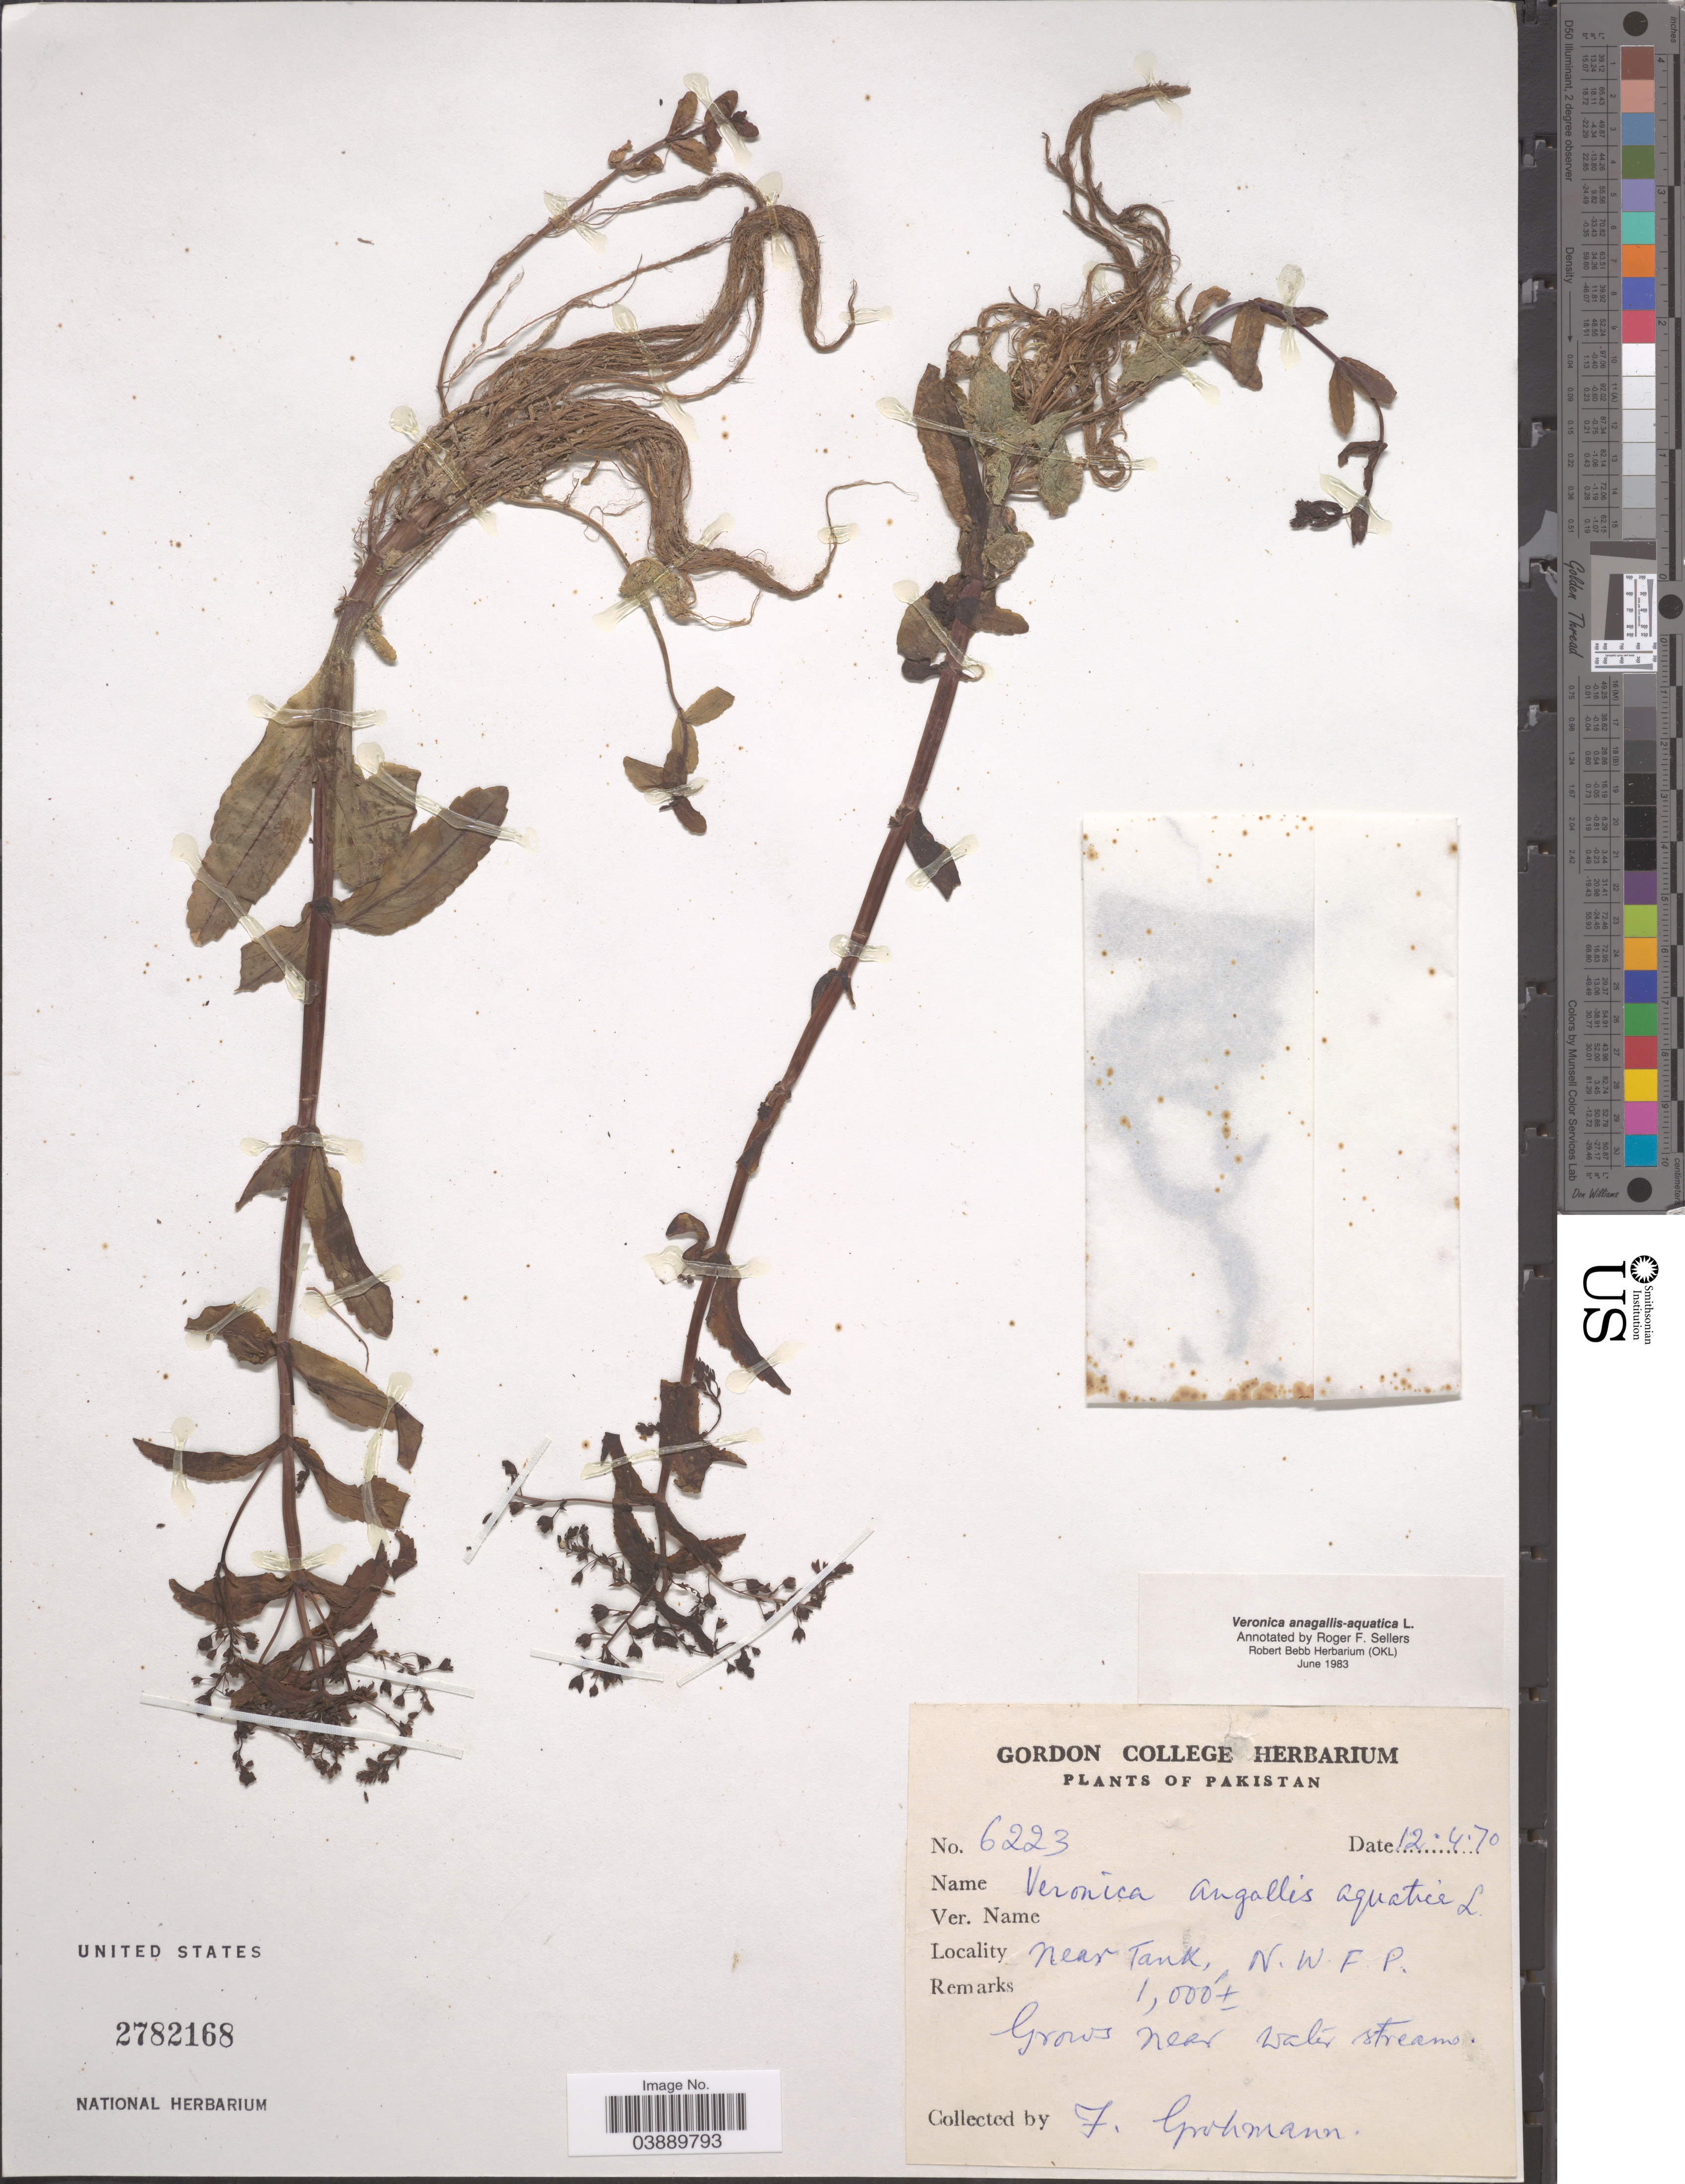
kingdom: Plantae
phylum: Tracheophyta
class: Magnoliopsida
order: Lamiales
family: Plantaginaceae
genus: Veronica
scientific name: Veronica anagallis-aquatica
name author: L.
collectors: F. Grohmann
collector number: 6223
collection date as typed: Transcribed d/m/y: 12/4/70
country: Pakistan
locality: Near Tank, N.W.F.P.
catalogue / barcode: US 2782168